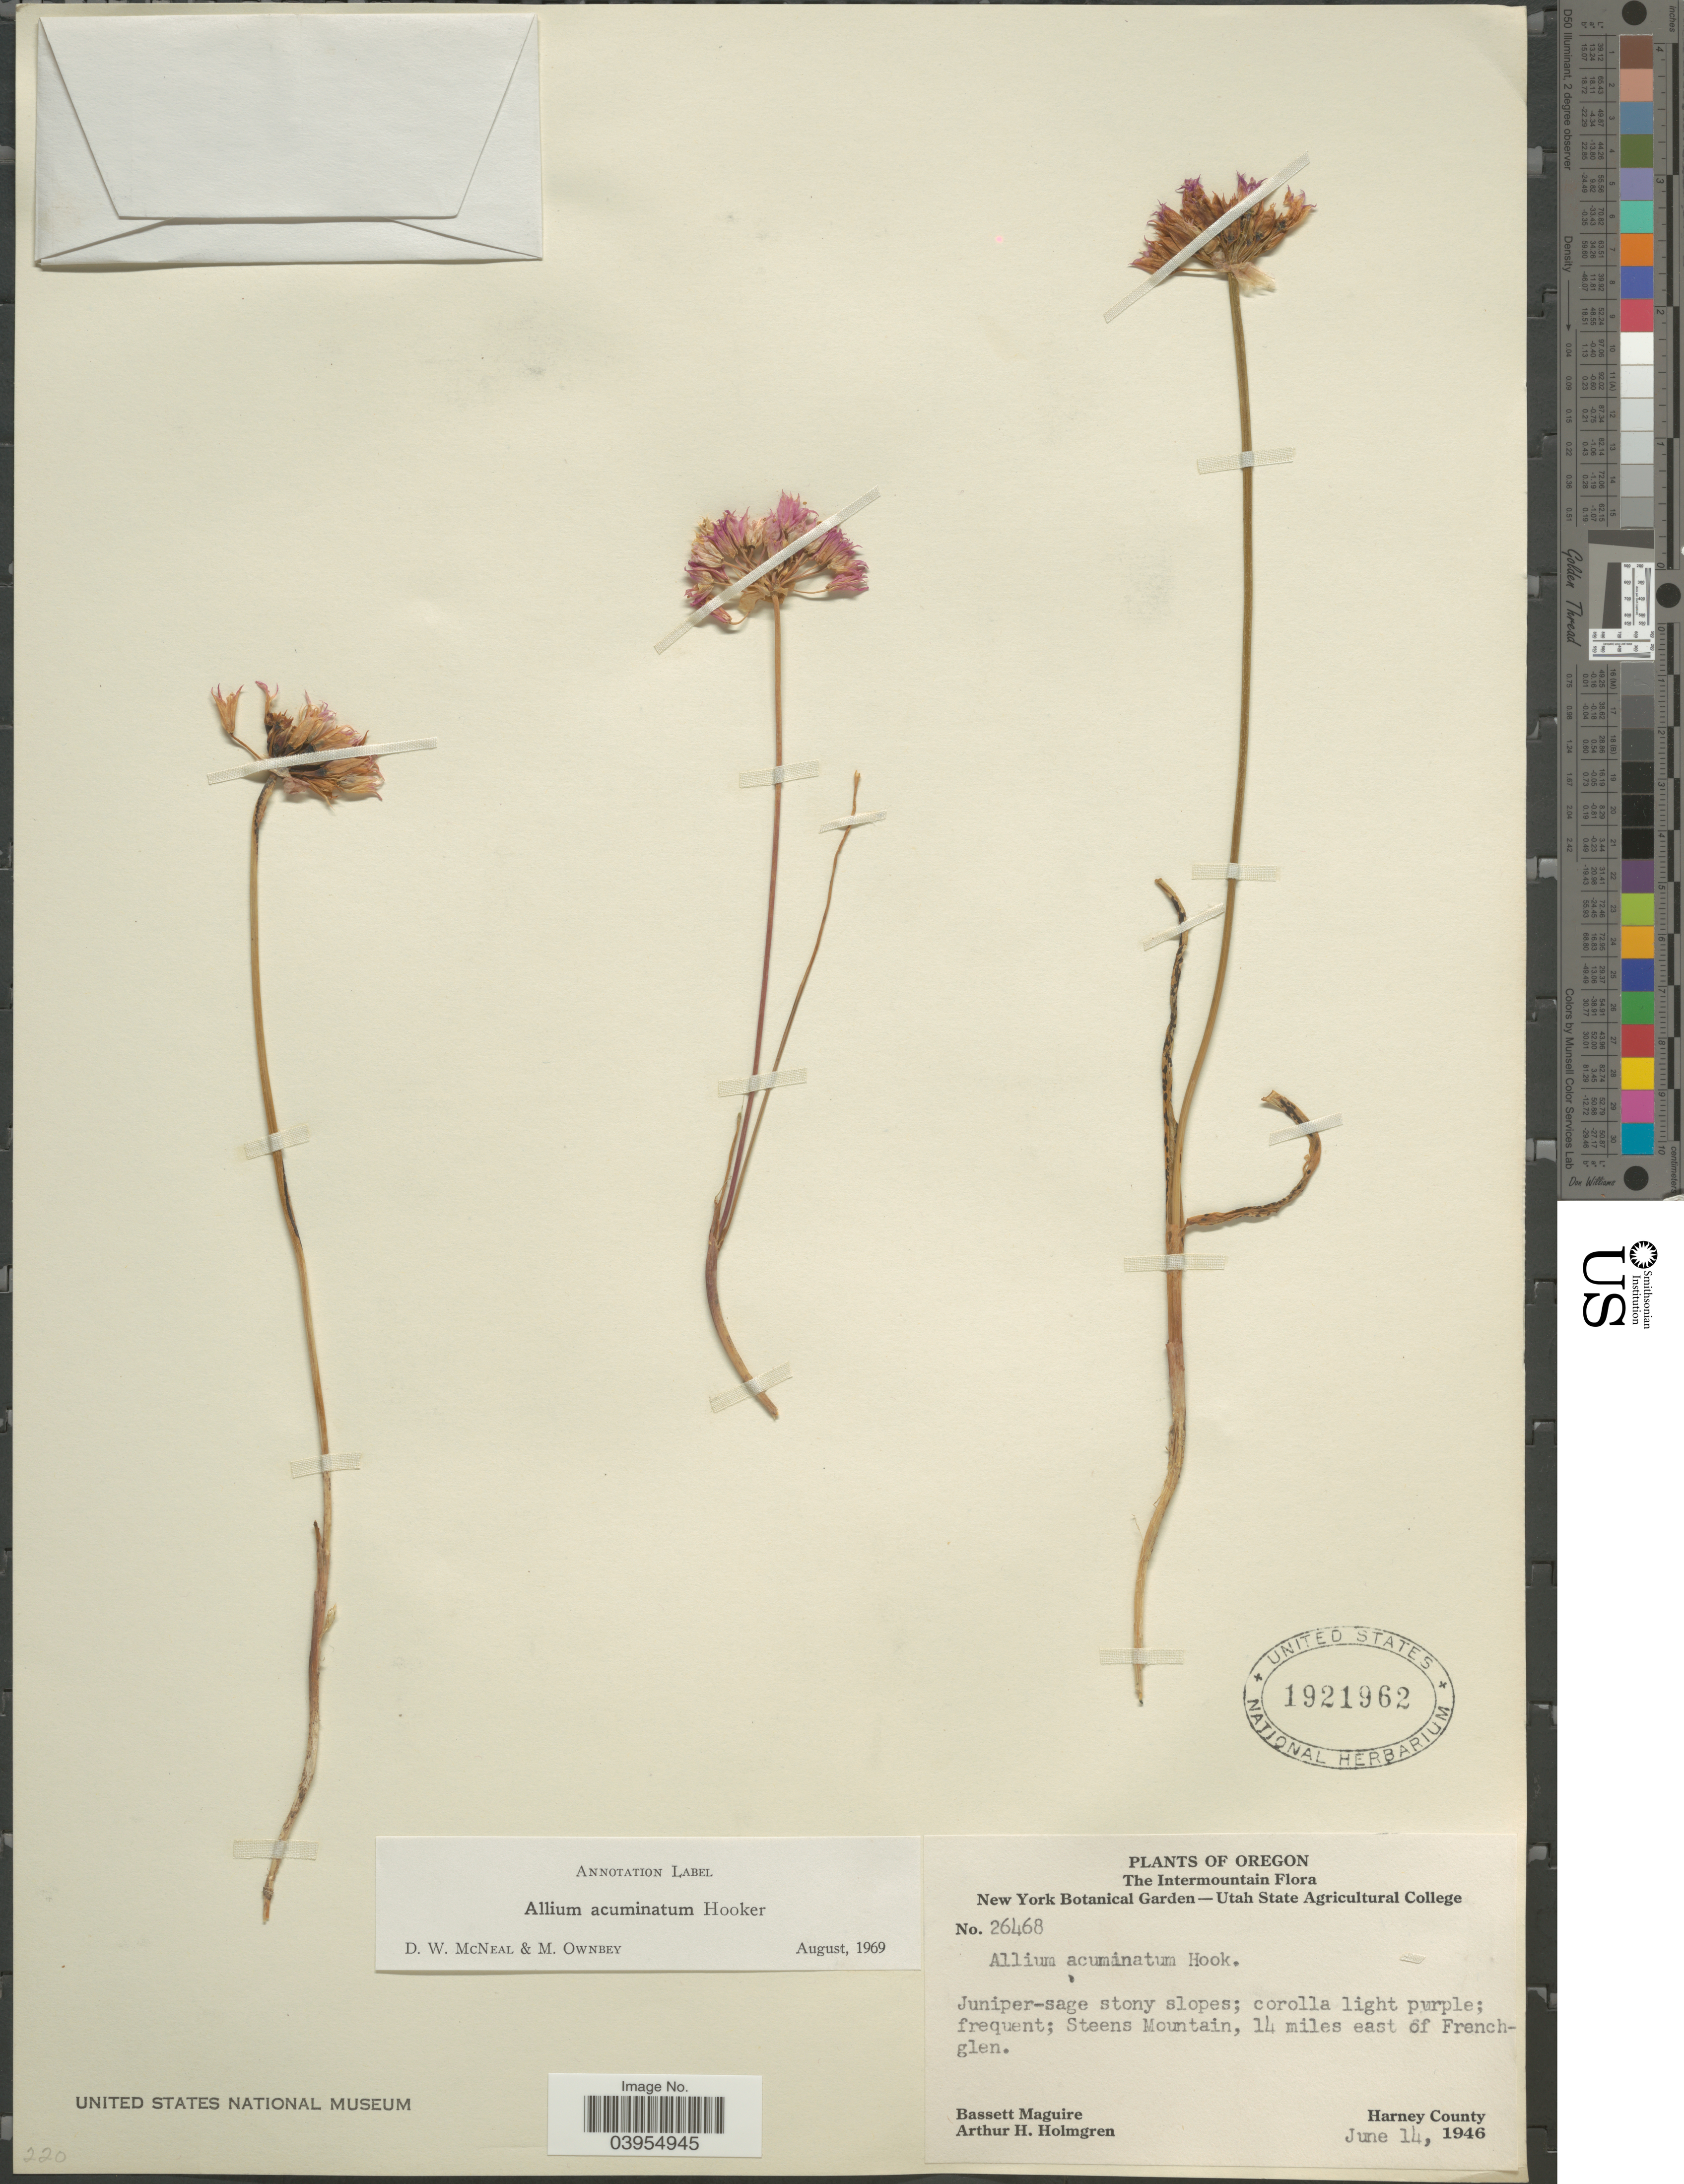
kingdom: Plantae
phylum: Tracheophyta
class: Liliopsida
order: Asparagales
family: Amaryllidaceae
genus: Allium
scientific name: Allium acuminatum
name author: Hook.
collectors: B. Maguire & A. H. Holmgren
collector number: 26468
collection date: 1946-06-14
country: United States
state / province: Oregon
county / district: Harney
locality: The Intermountain. Juniper-sage stony slopes; Steens Mountain, 14 miles east of French-glen. Harney County.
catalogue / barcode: US 1921962